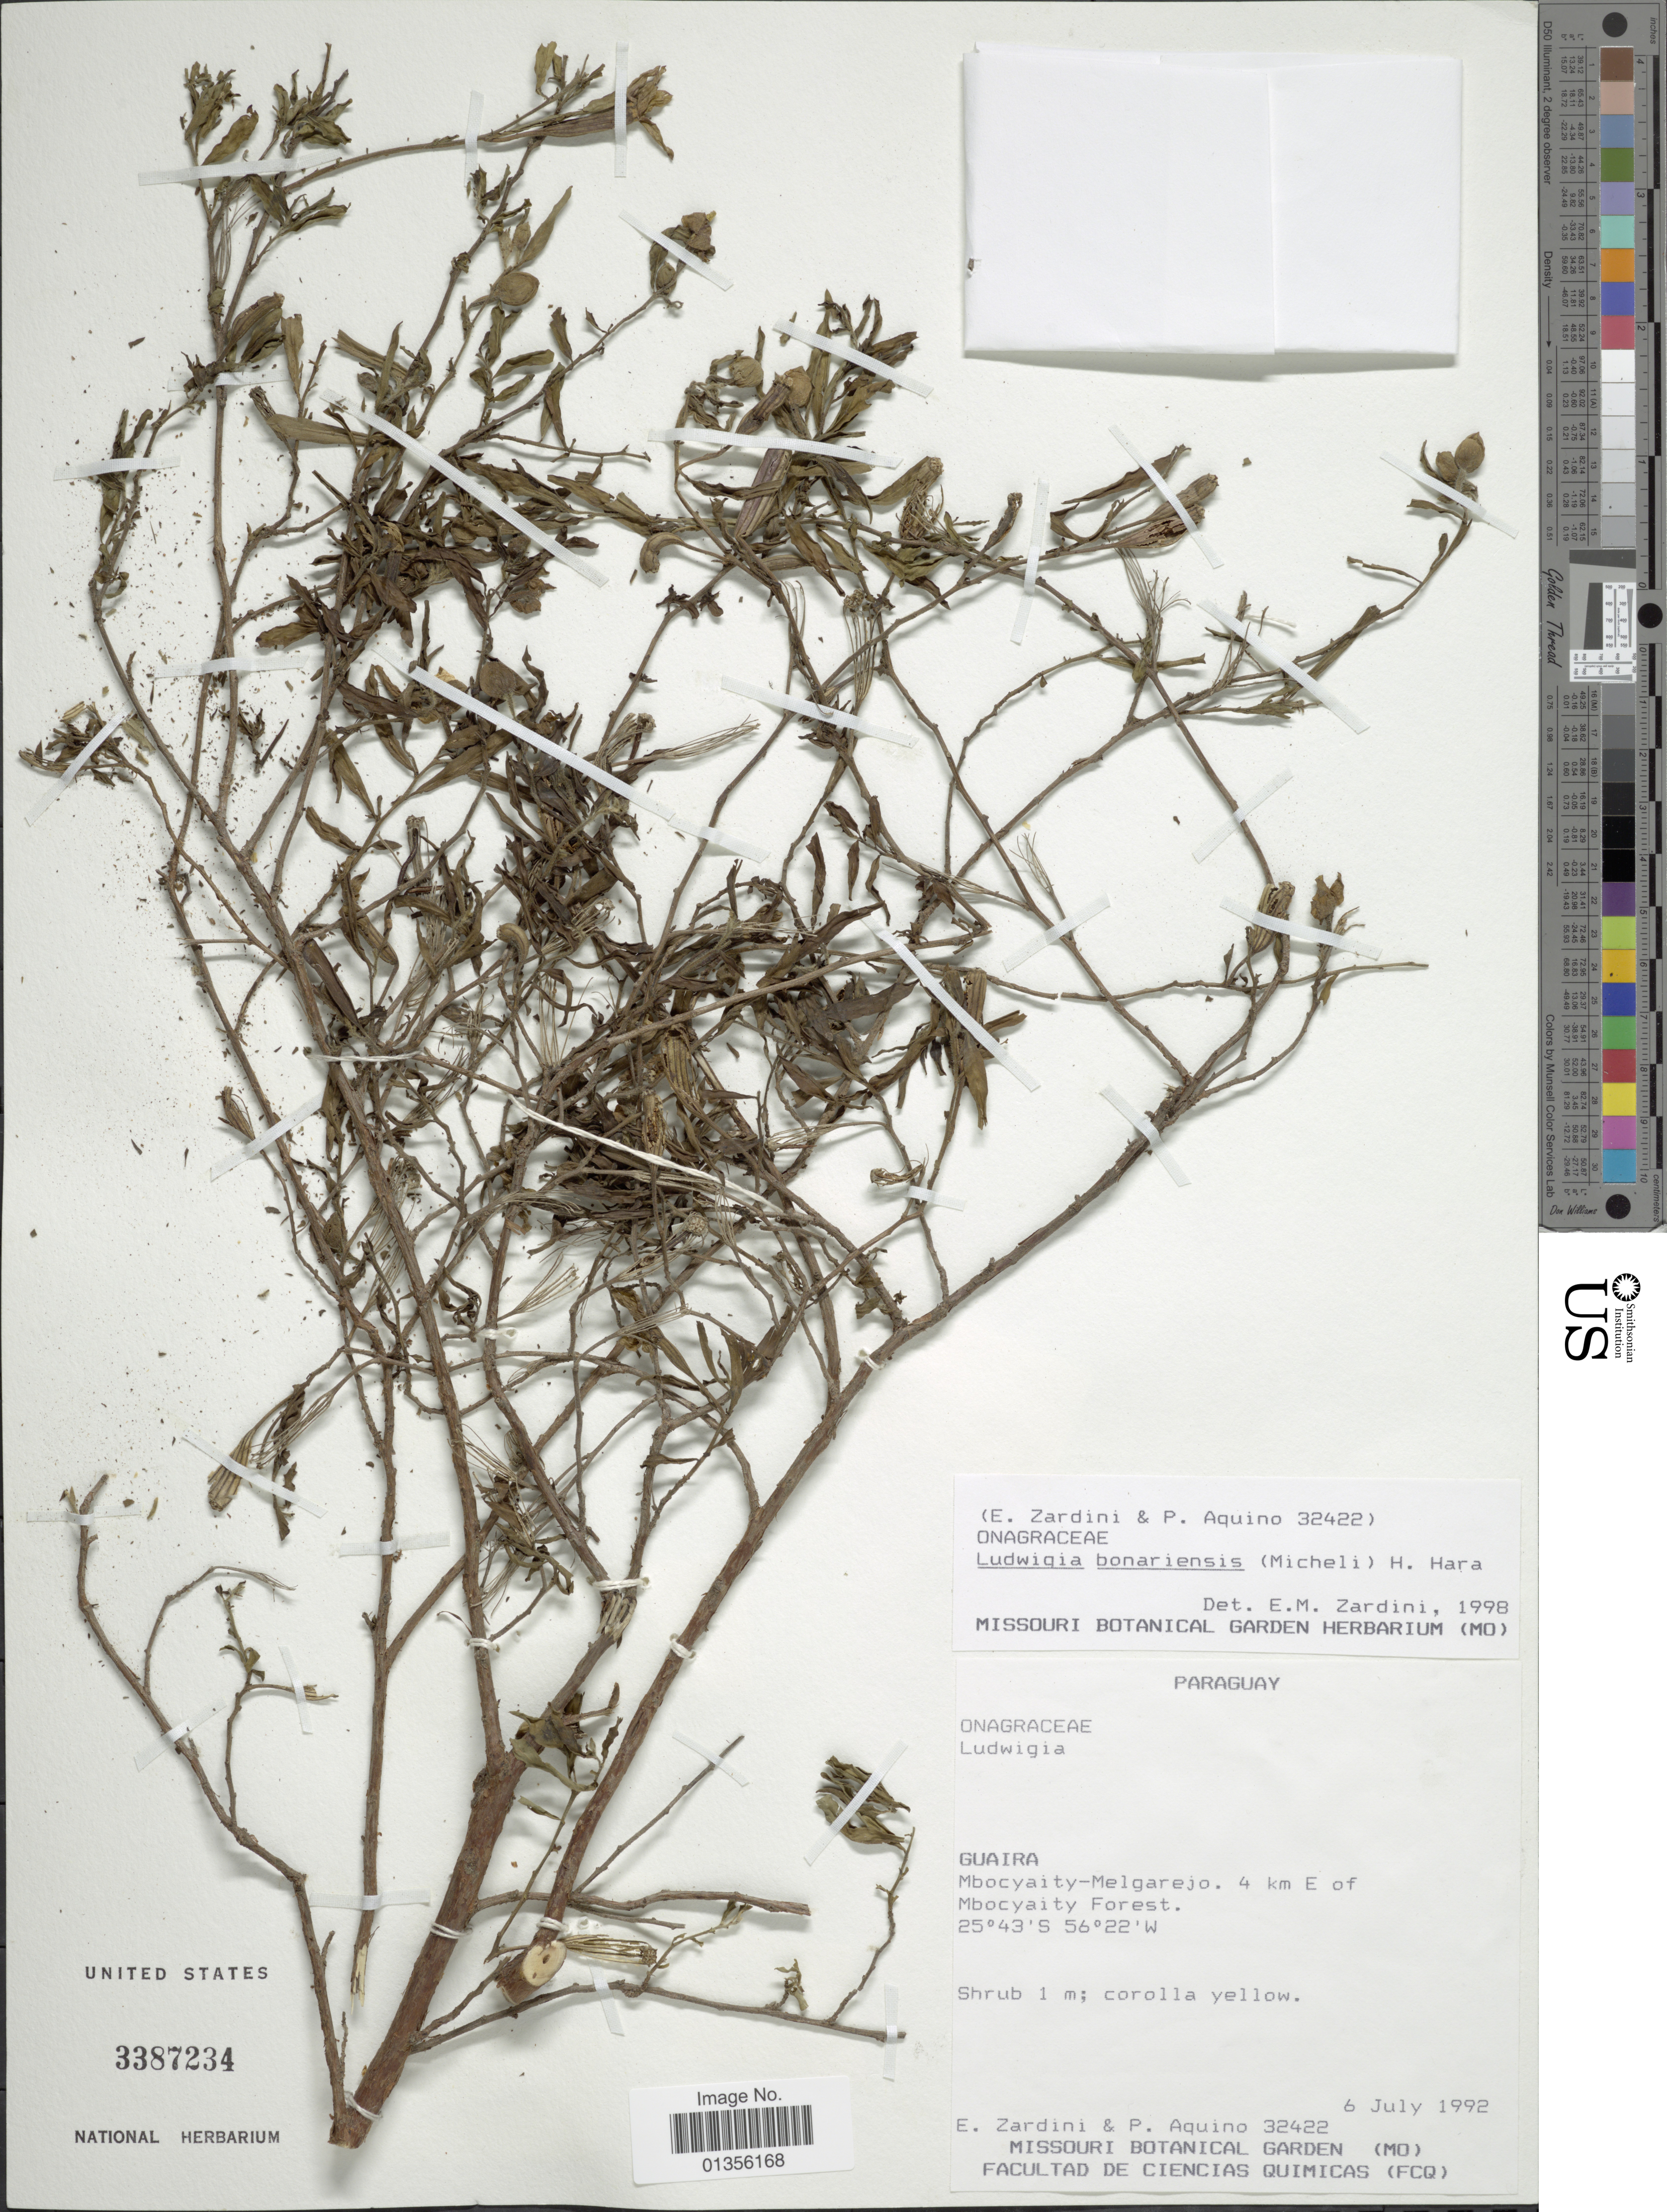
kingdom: Plantae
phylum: Tracheophyta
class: Magnoliopsida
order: Myrtales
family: Onagraceae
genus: Ludwigia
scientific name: Ludwigia bonariensis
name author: (Micheli) H. Hara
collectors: E. M. Zardini & P. Aquino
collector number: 32422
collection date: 1992-07-06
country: Paraguay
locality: Guaira. Mbocyaity-Melgarejo. 4 km E of Mbocyaity Forest.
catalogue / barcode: US 3387234